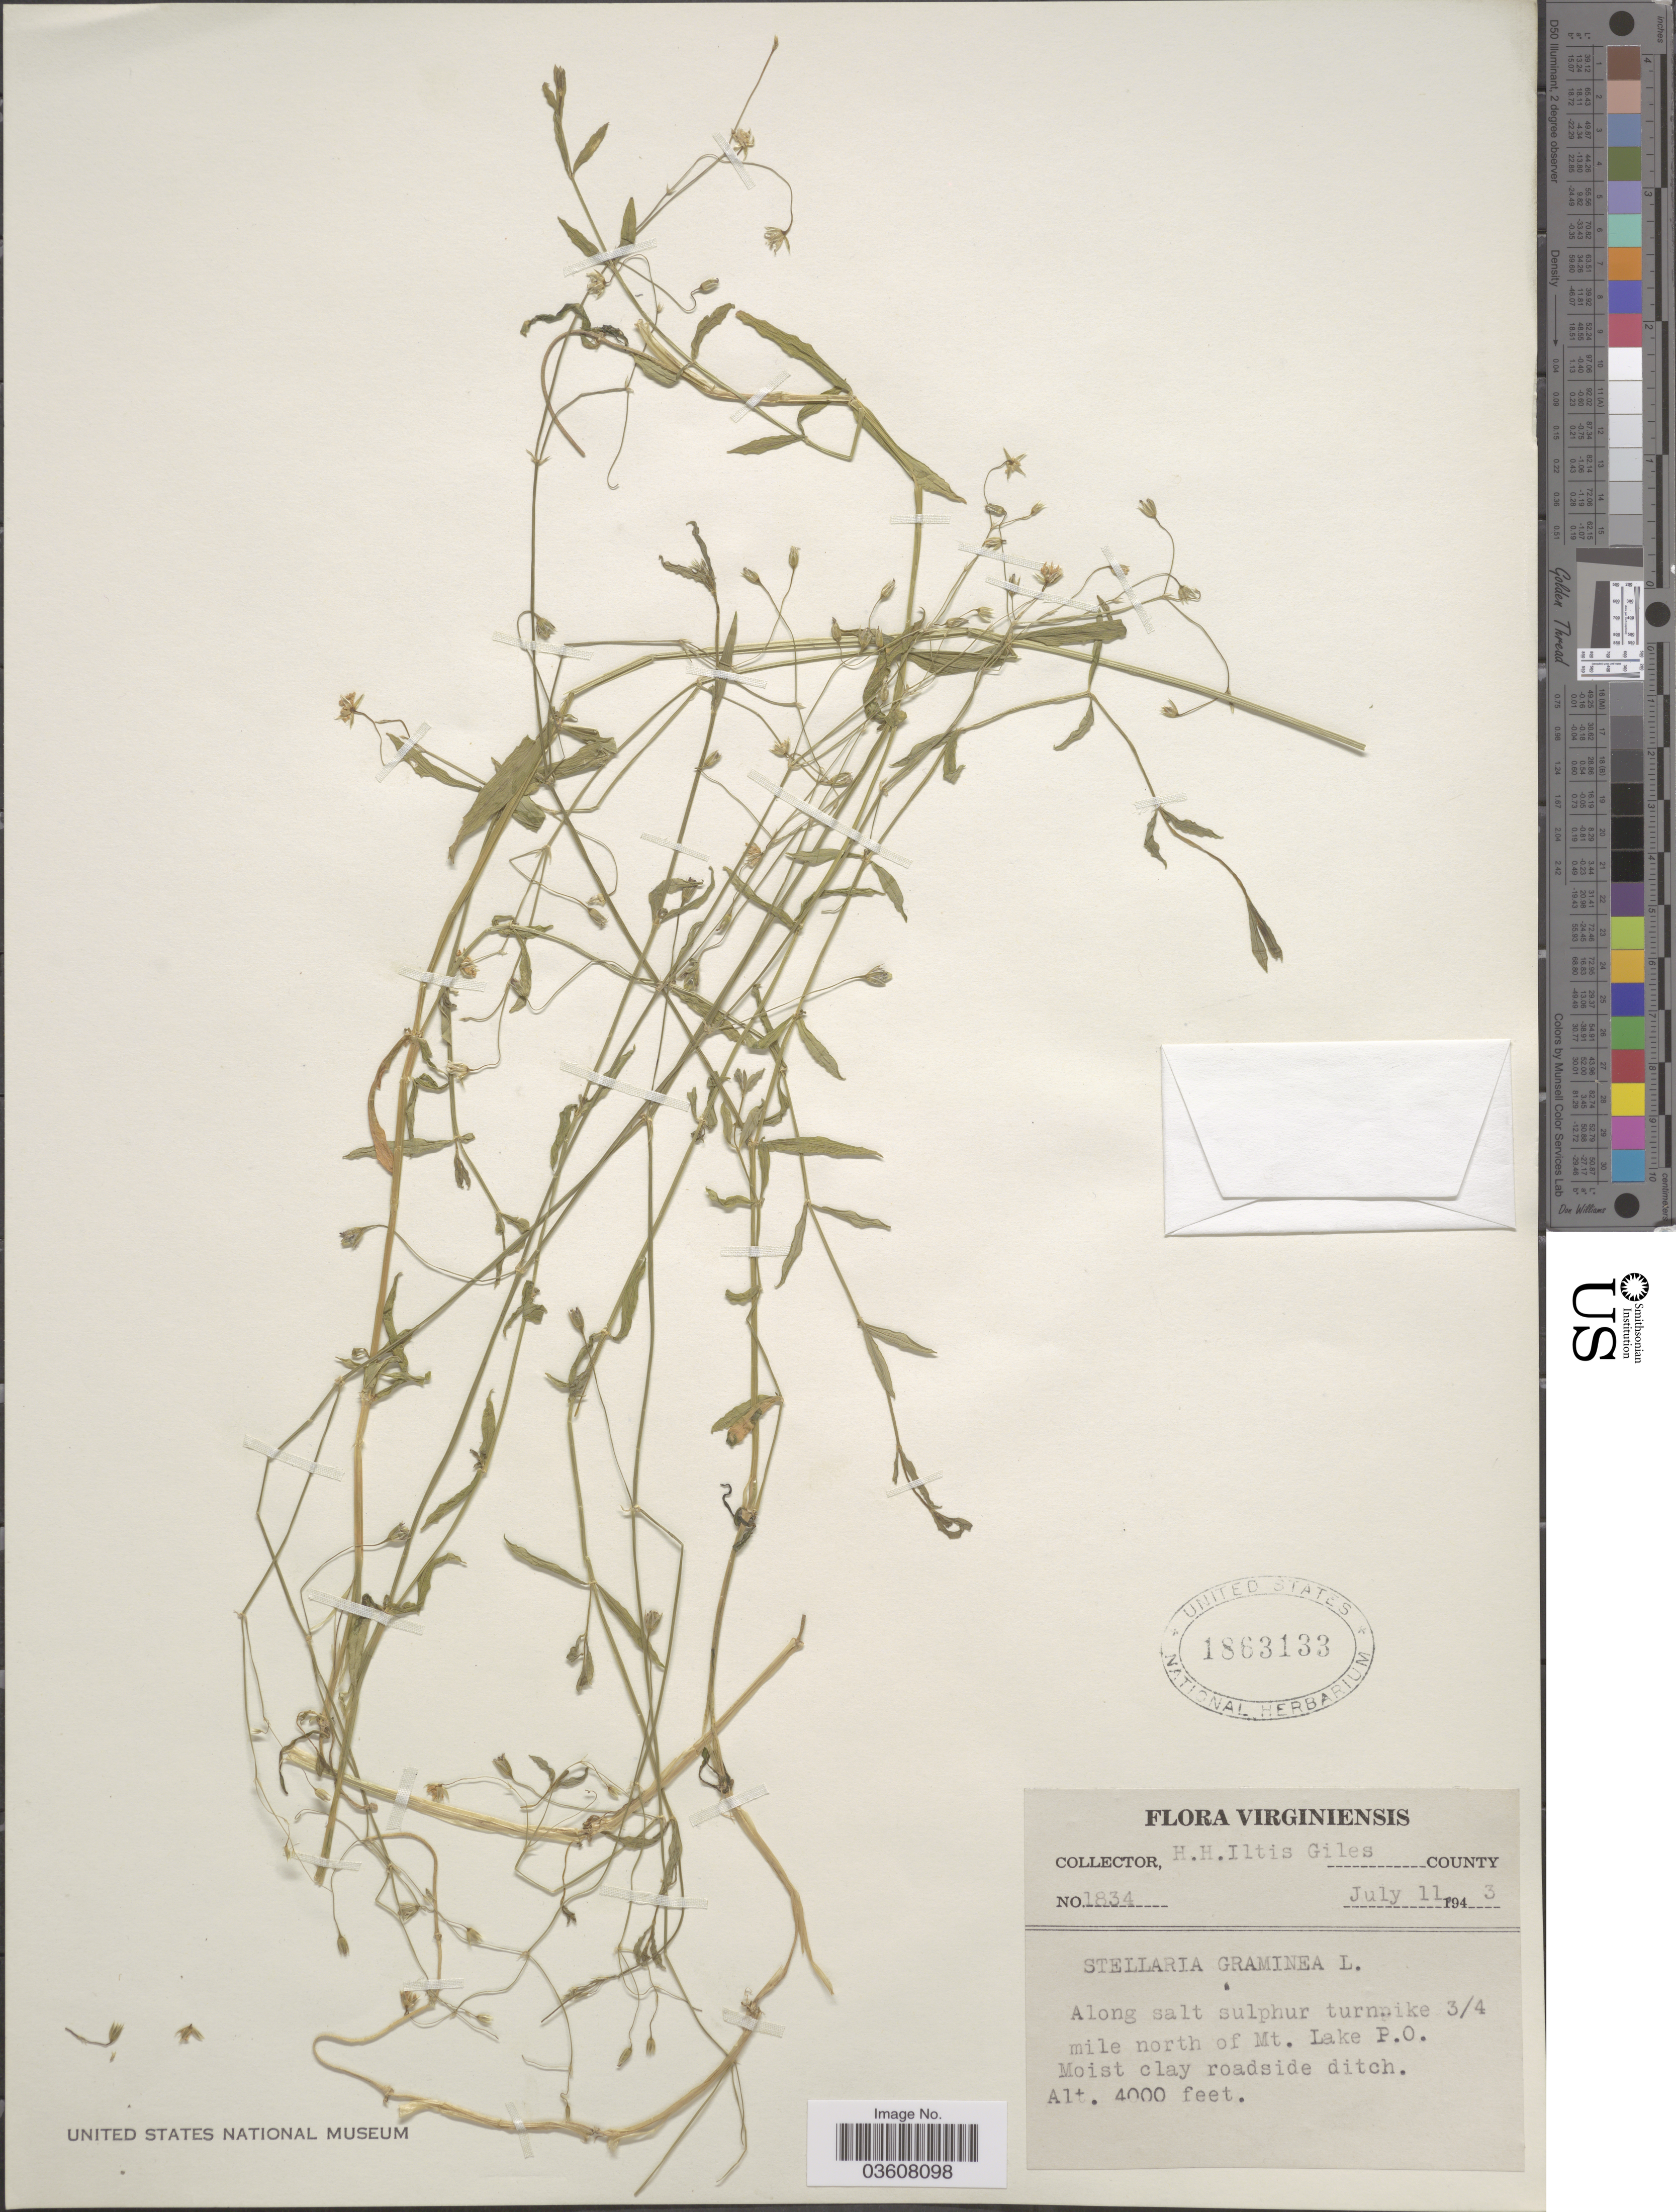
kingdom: Plantae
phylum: Tracheophyta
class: Magnoliopsida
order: Caryophyllales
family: Caryophyllaceae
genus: Stellaria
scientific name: Stellaria graminea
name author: L.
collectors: H. H. Iltis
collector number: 1834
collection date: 1943-07-11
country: United States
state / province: Virginia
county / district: Giles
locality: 3/4 mile north of Mt. Lake P. O.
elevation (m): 1219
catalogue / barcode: US 1863133